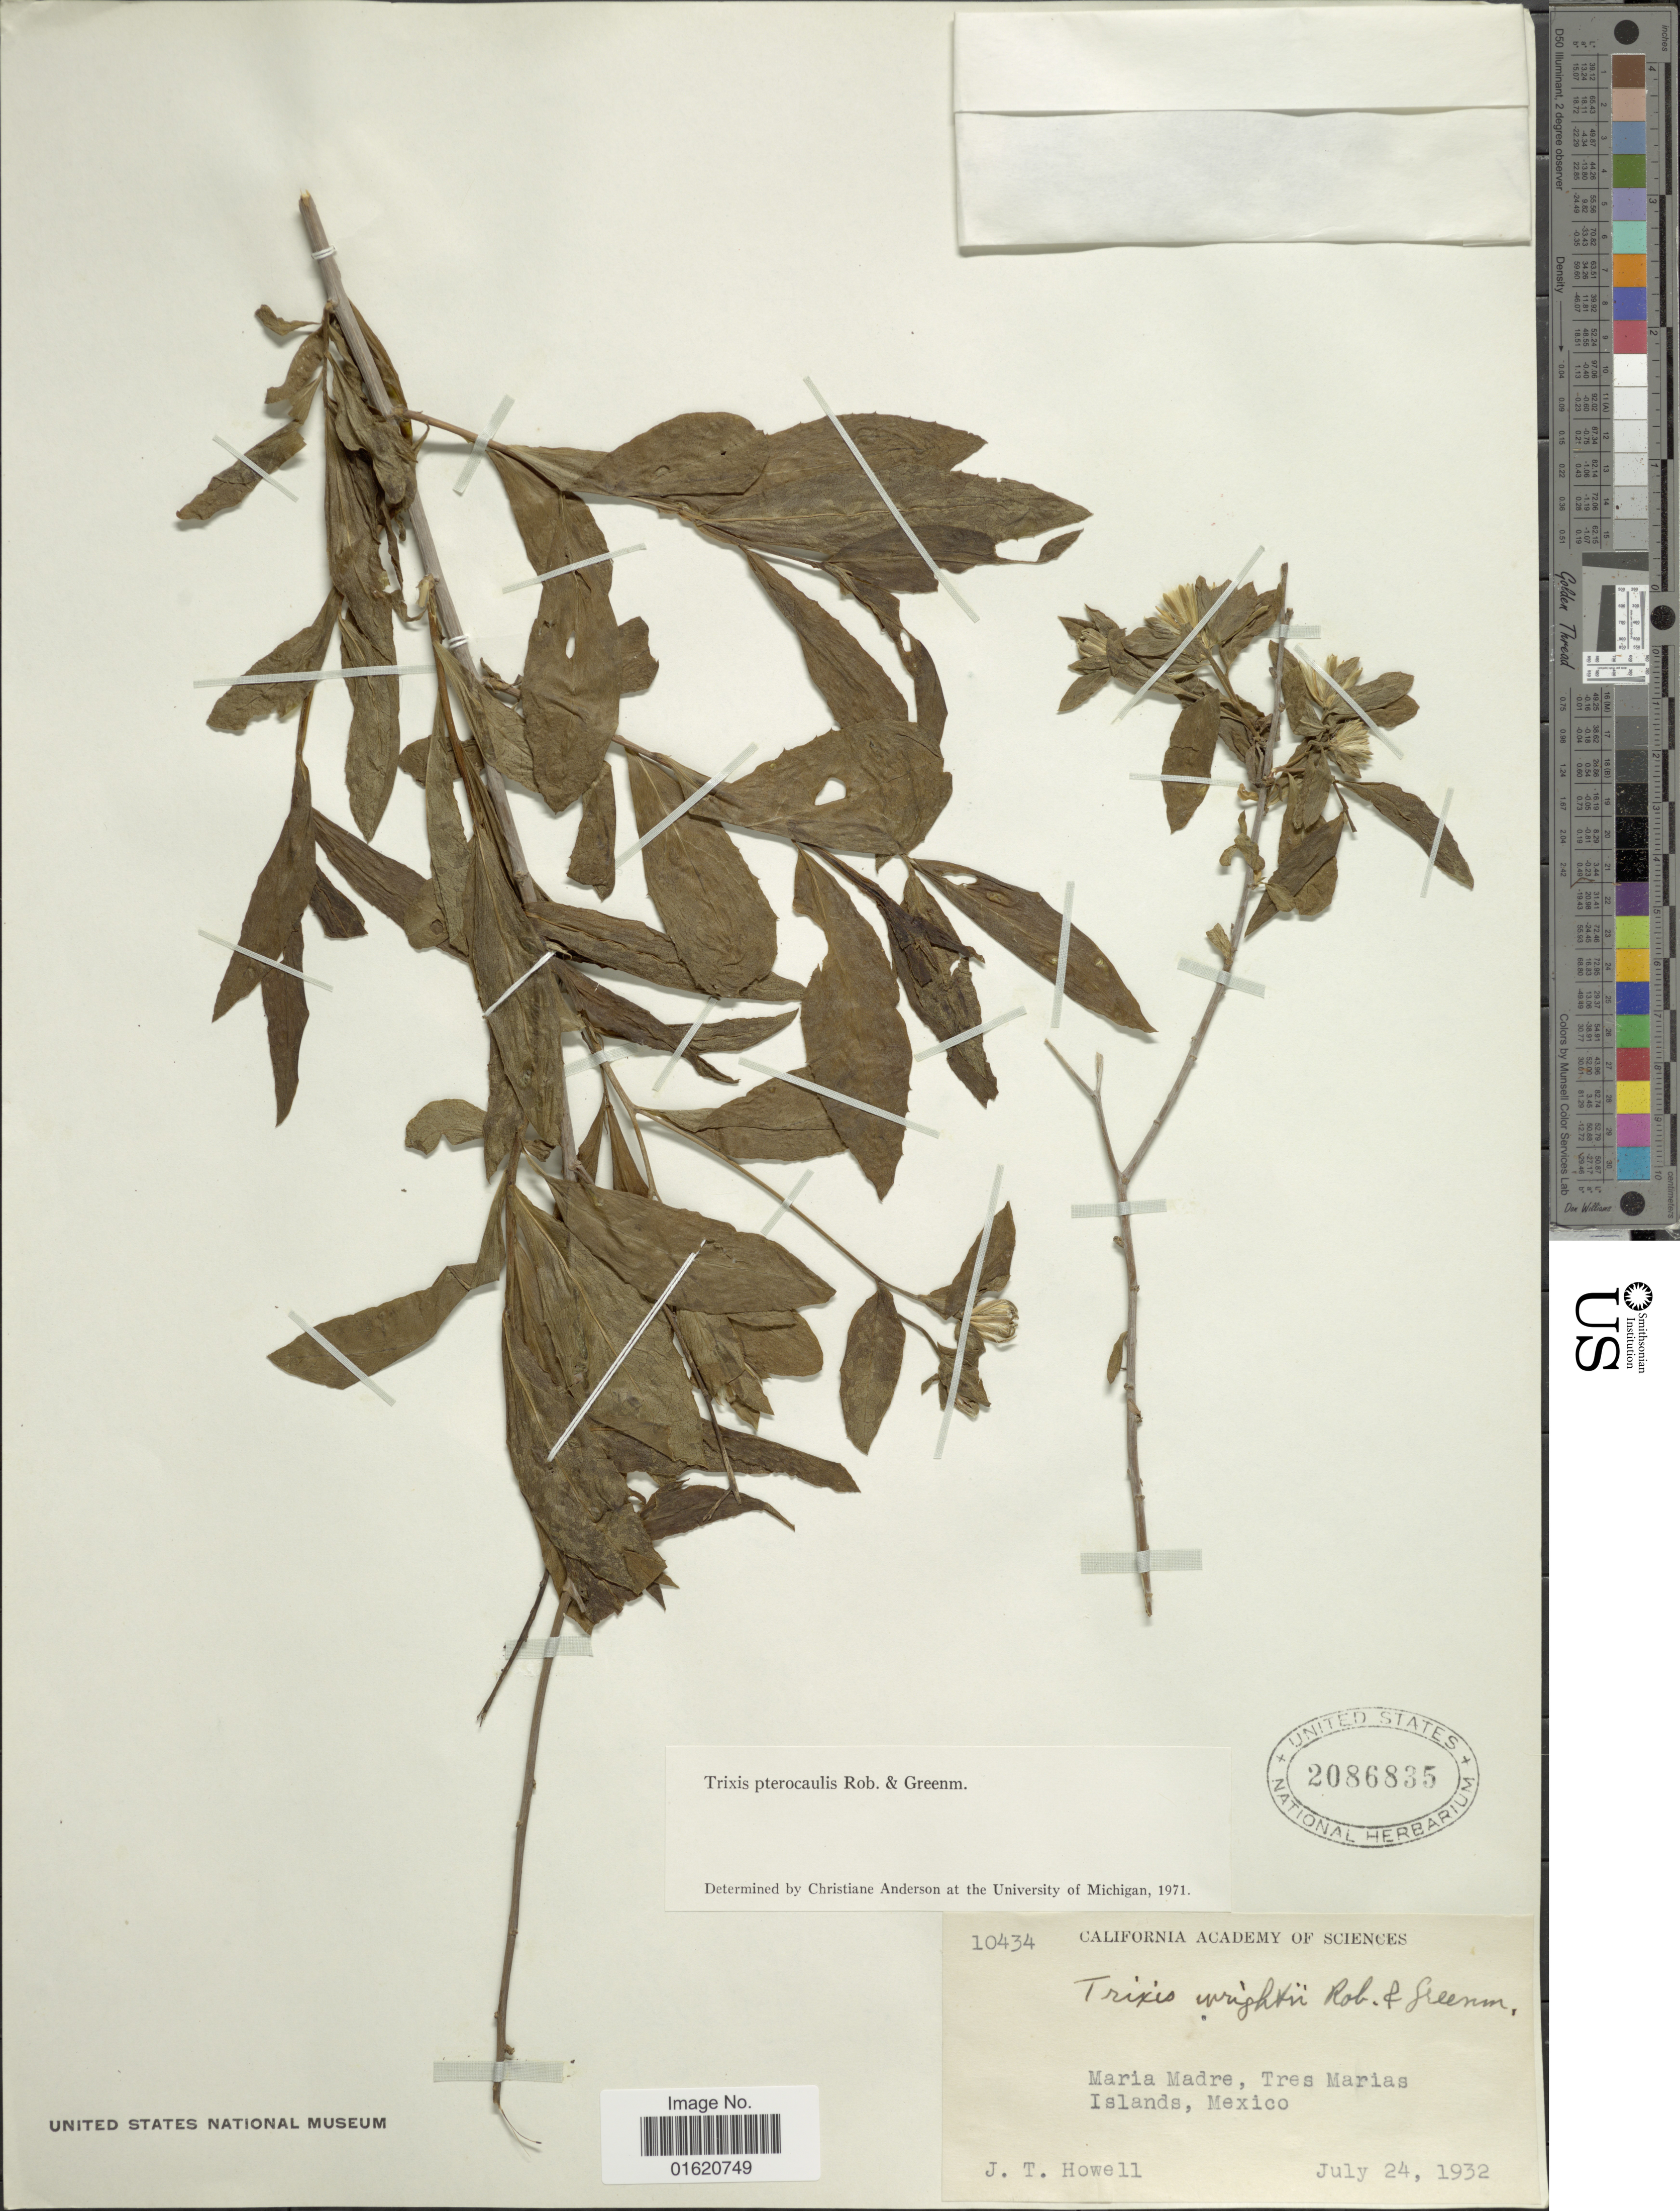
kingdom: Plantae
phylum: Tracheophyta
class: Magnoliopsida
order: Asterales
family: Asteraceae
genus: Trixis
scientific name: Trixis pterocaulis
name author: B.L. Rob. & Greenm.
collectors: J. T. Howell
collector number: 10434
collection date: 1932-07-24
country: Mexico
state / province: Nayarit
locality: Maria Madre, Tres Marias Islands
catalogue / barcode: US 2086835